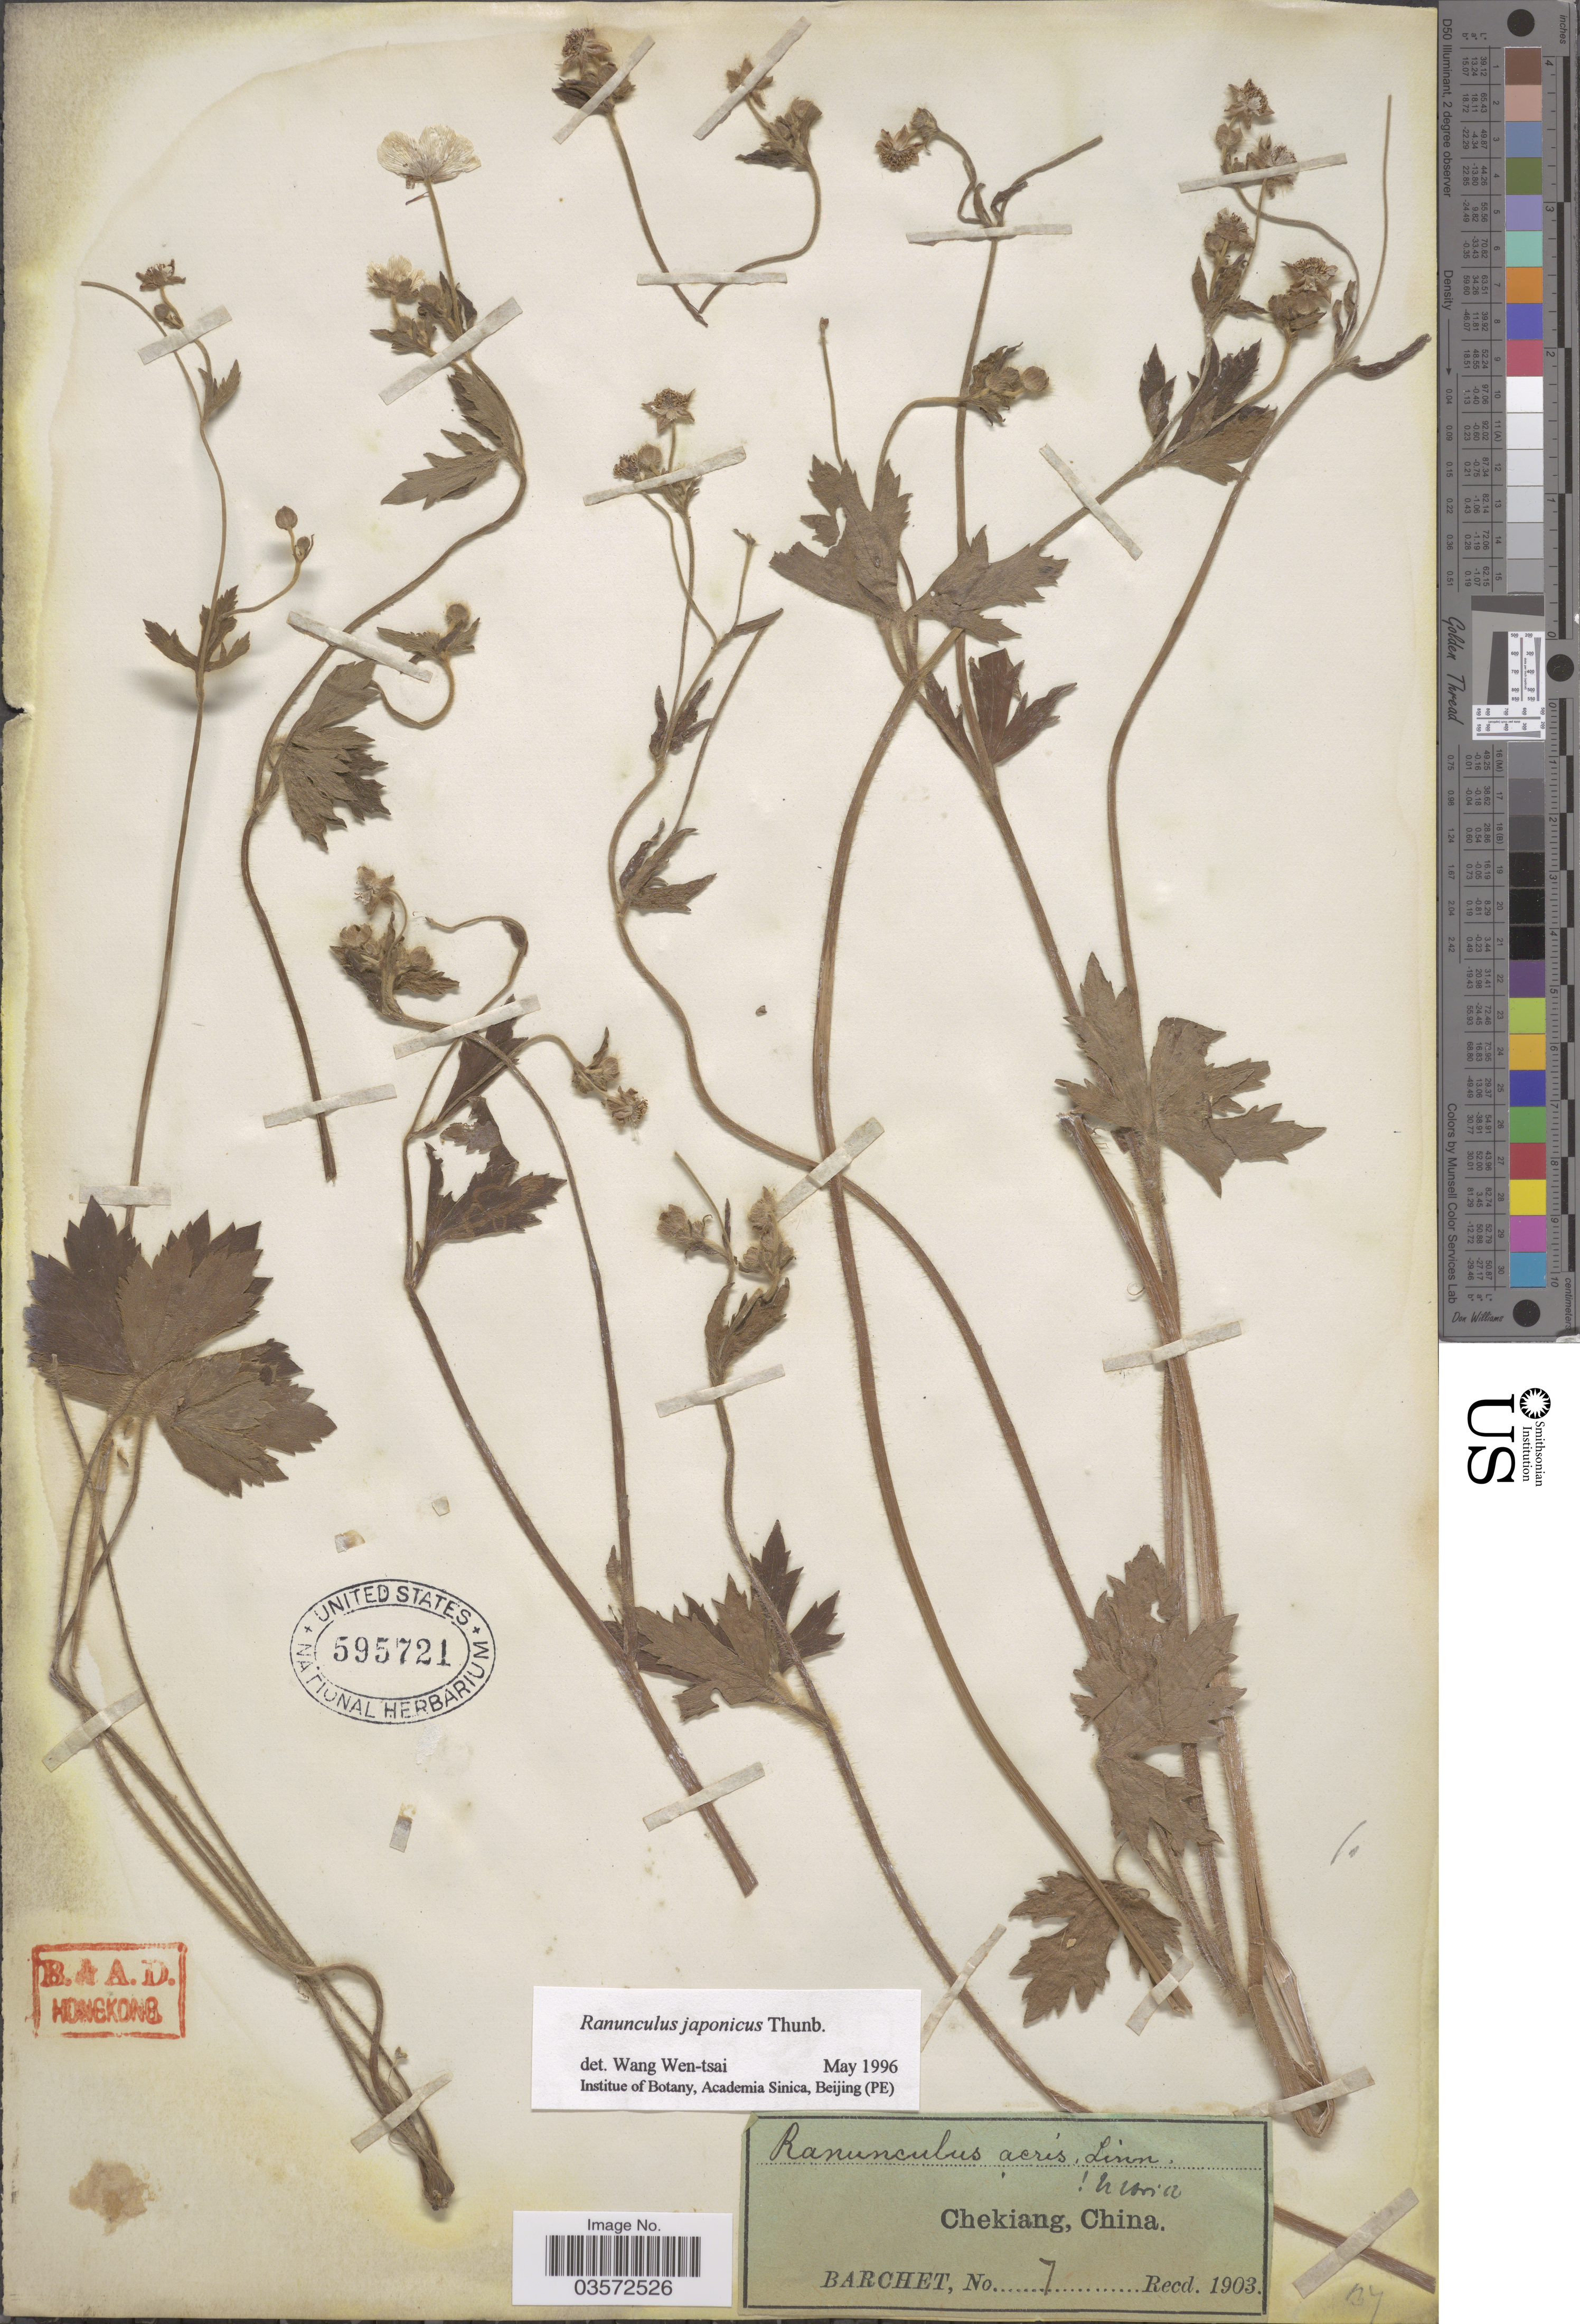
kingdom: Plantae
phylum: Tracheophyta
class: Magnoliopsida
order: Ranunculales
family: Ranunculaceae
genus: Ranunculus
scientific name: Ranunculus japonicus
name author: Thunb.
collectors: Barchet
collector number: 7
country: China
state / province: Zhejiang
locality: Chekiang.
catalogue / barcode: US 595721